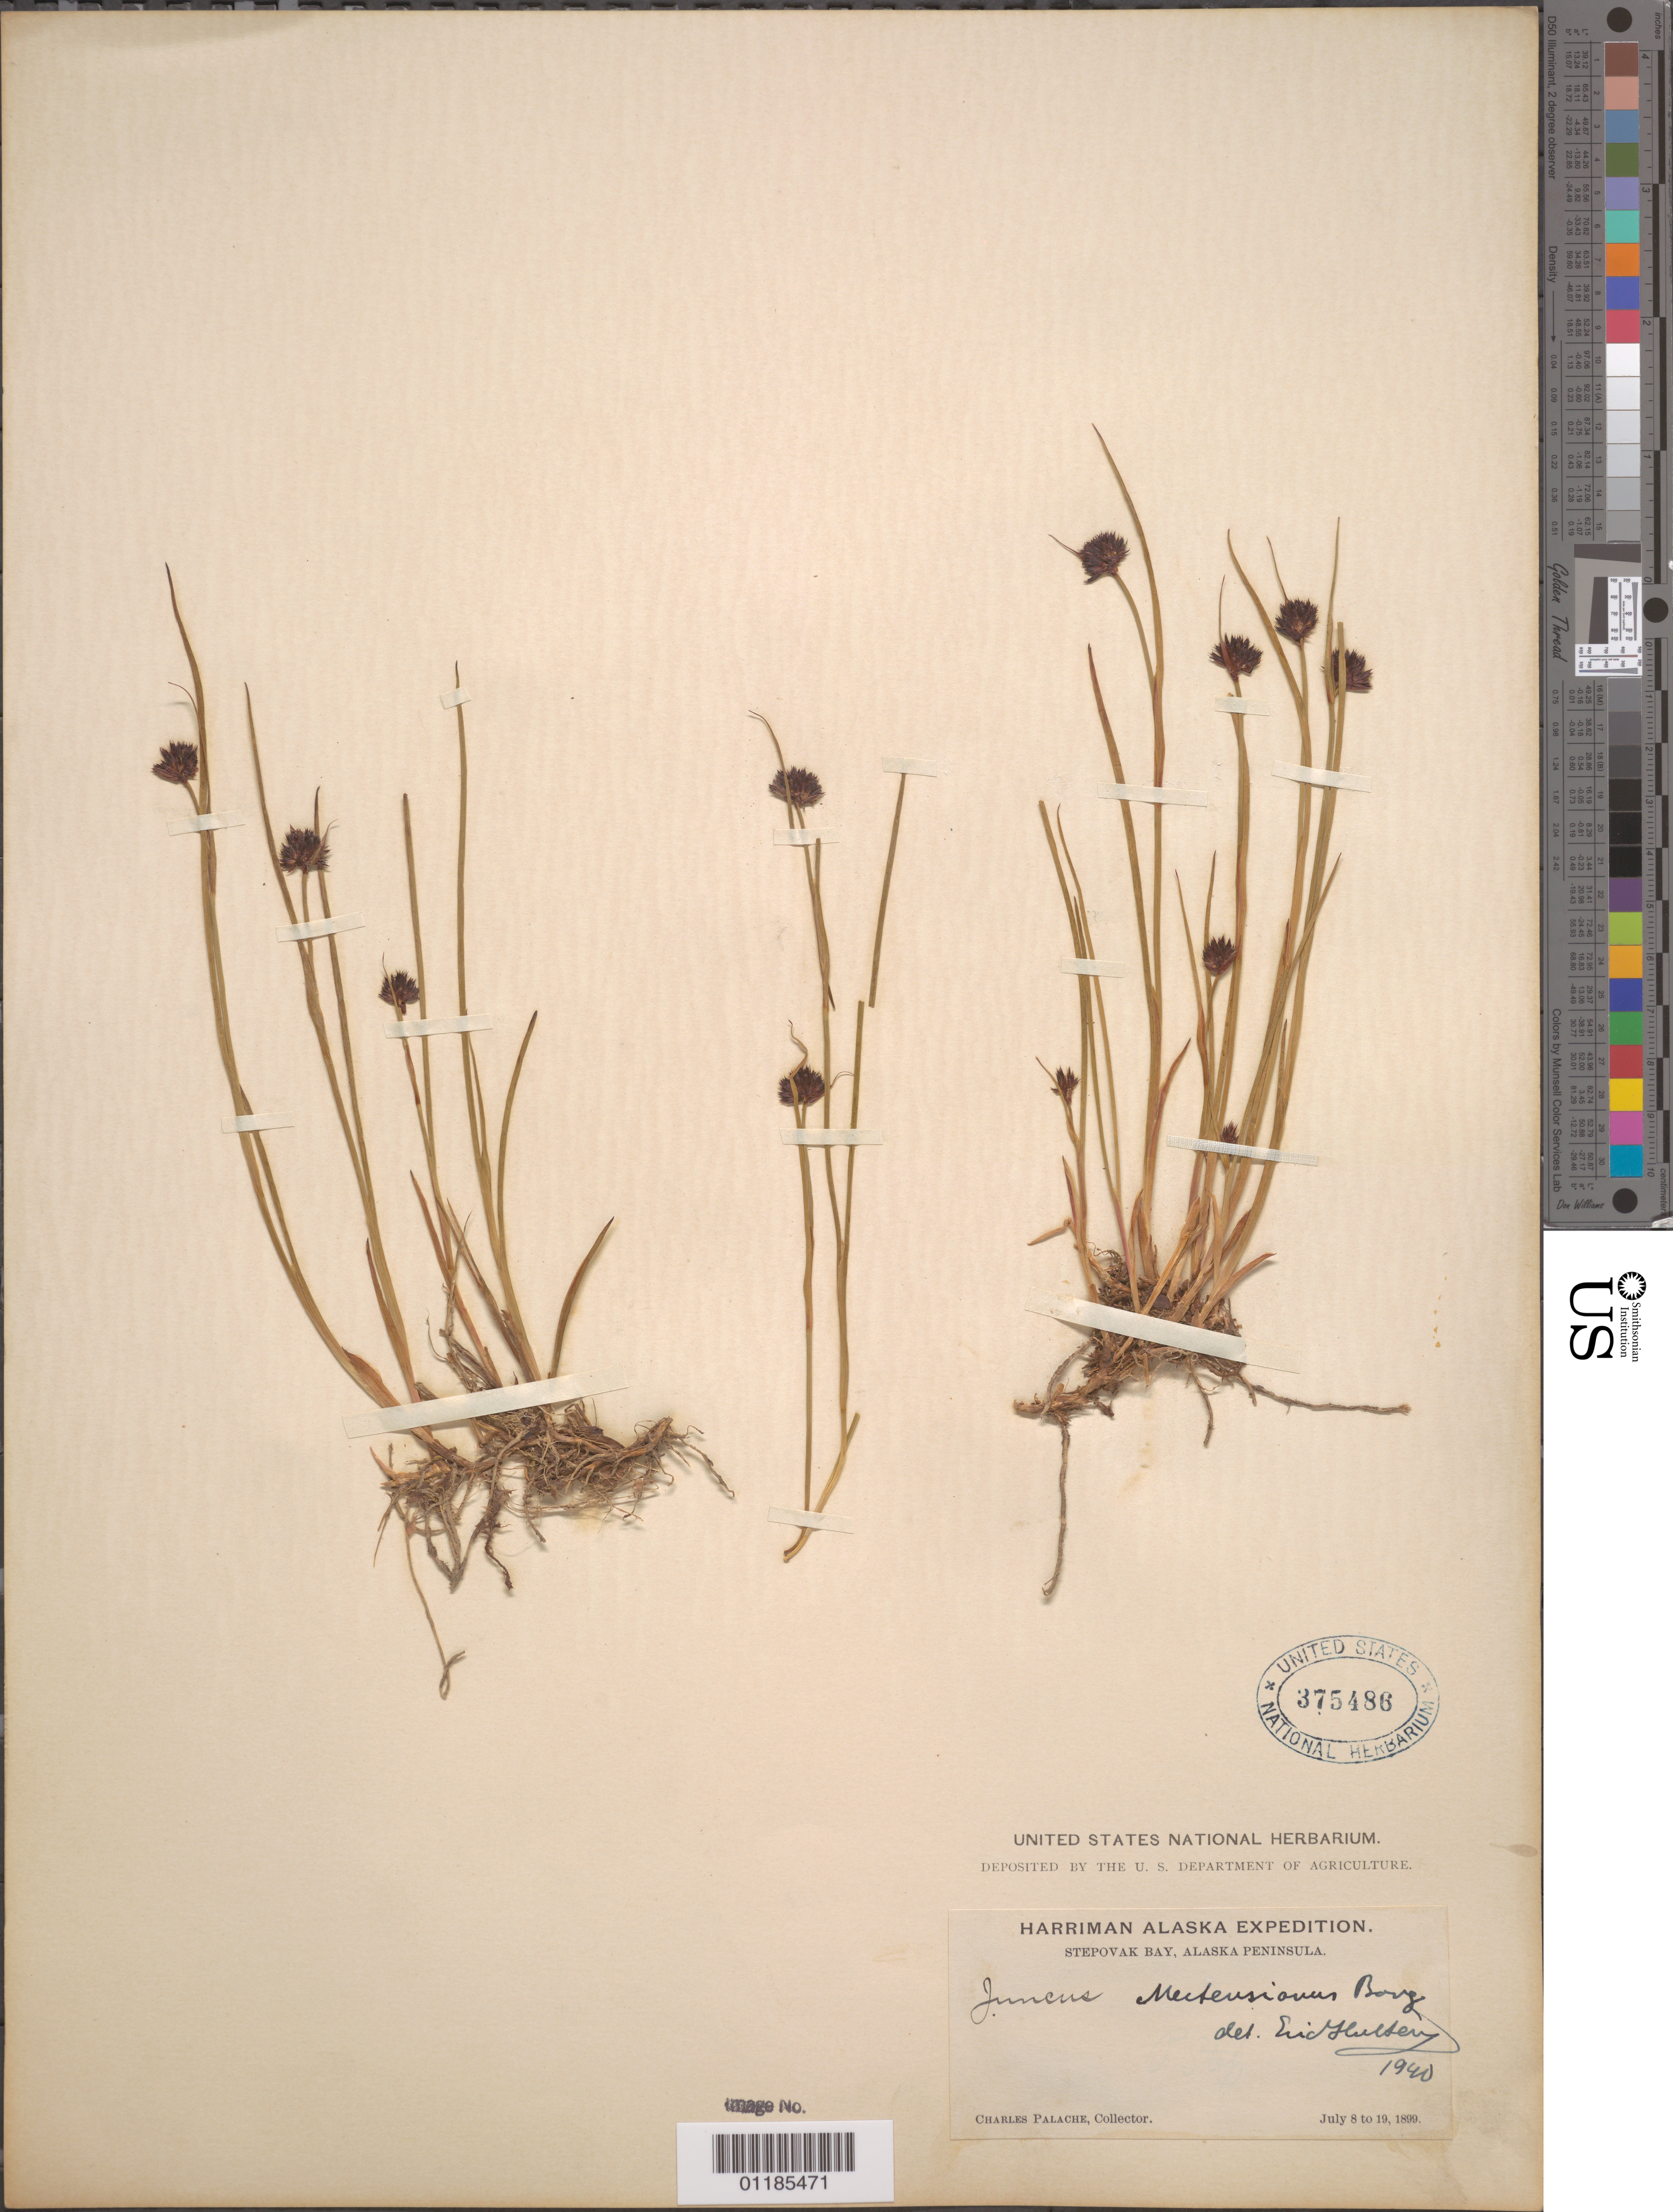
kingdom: Plantae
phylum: Tracheophyta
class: Liliopsida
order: Poales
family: Juncaceae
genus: Juncus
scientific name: Juncus mertensianus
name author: Bong.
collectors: C. Palache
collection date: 1899-07-08/1899-07-18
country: United States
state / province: Alaska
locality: Stepovak Bay, Alaska Peninsula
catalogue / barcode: US 375486